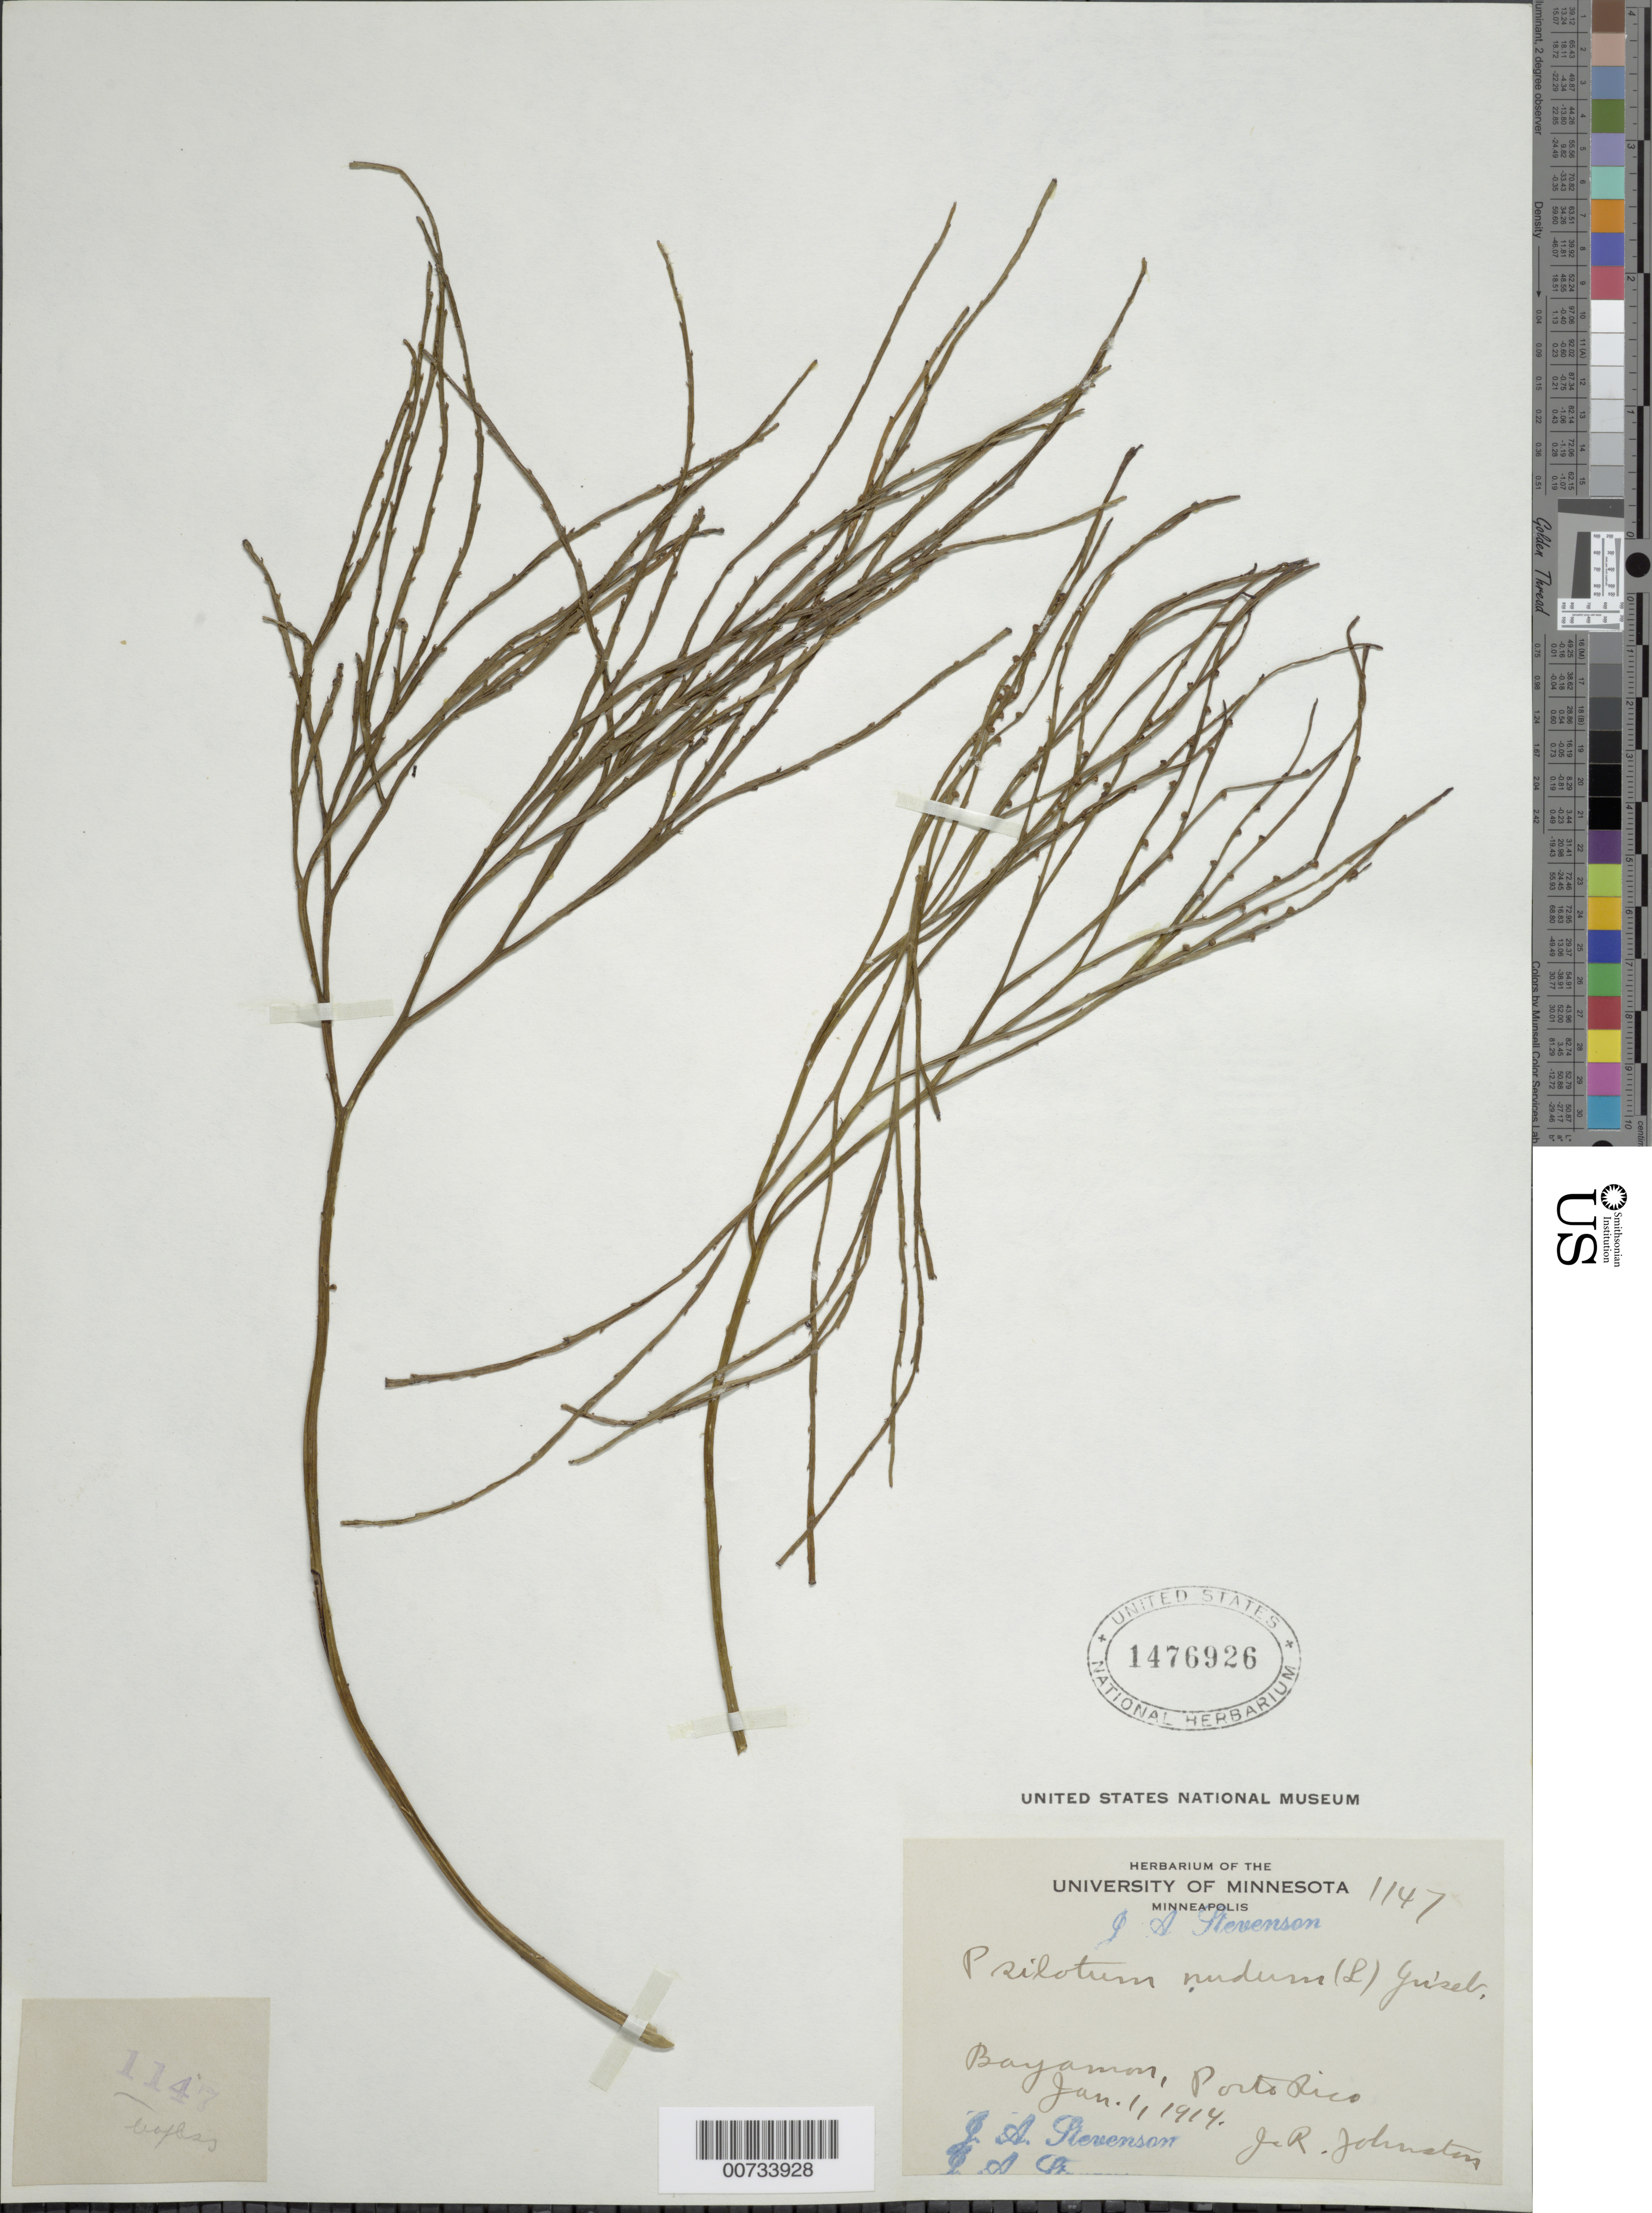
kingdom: Plantae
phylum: Tracheophyta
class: Polypodiopsida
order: Psilotales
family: Psilotaceae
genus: Psilotum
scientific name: Psilotum nudum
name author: (L.) P. Beauv.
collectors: J. Stevenson & J. Johnston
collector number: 1147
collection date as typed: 01 Jan 1914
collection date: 1914-01-01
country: Puerto Rico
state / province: Bayamón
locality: Bayamon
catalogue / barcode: US 1476926